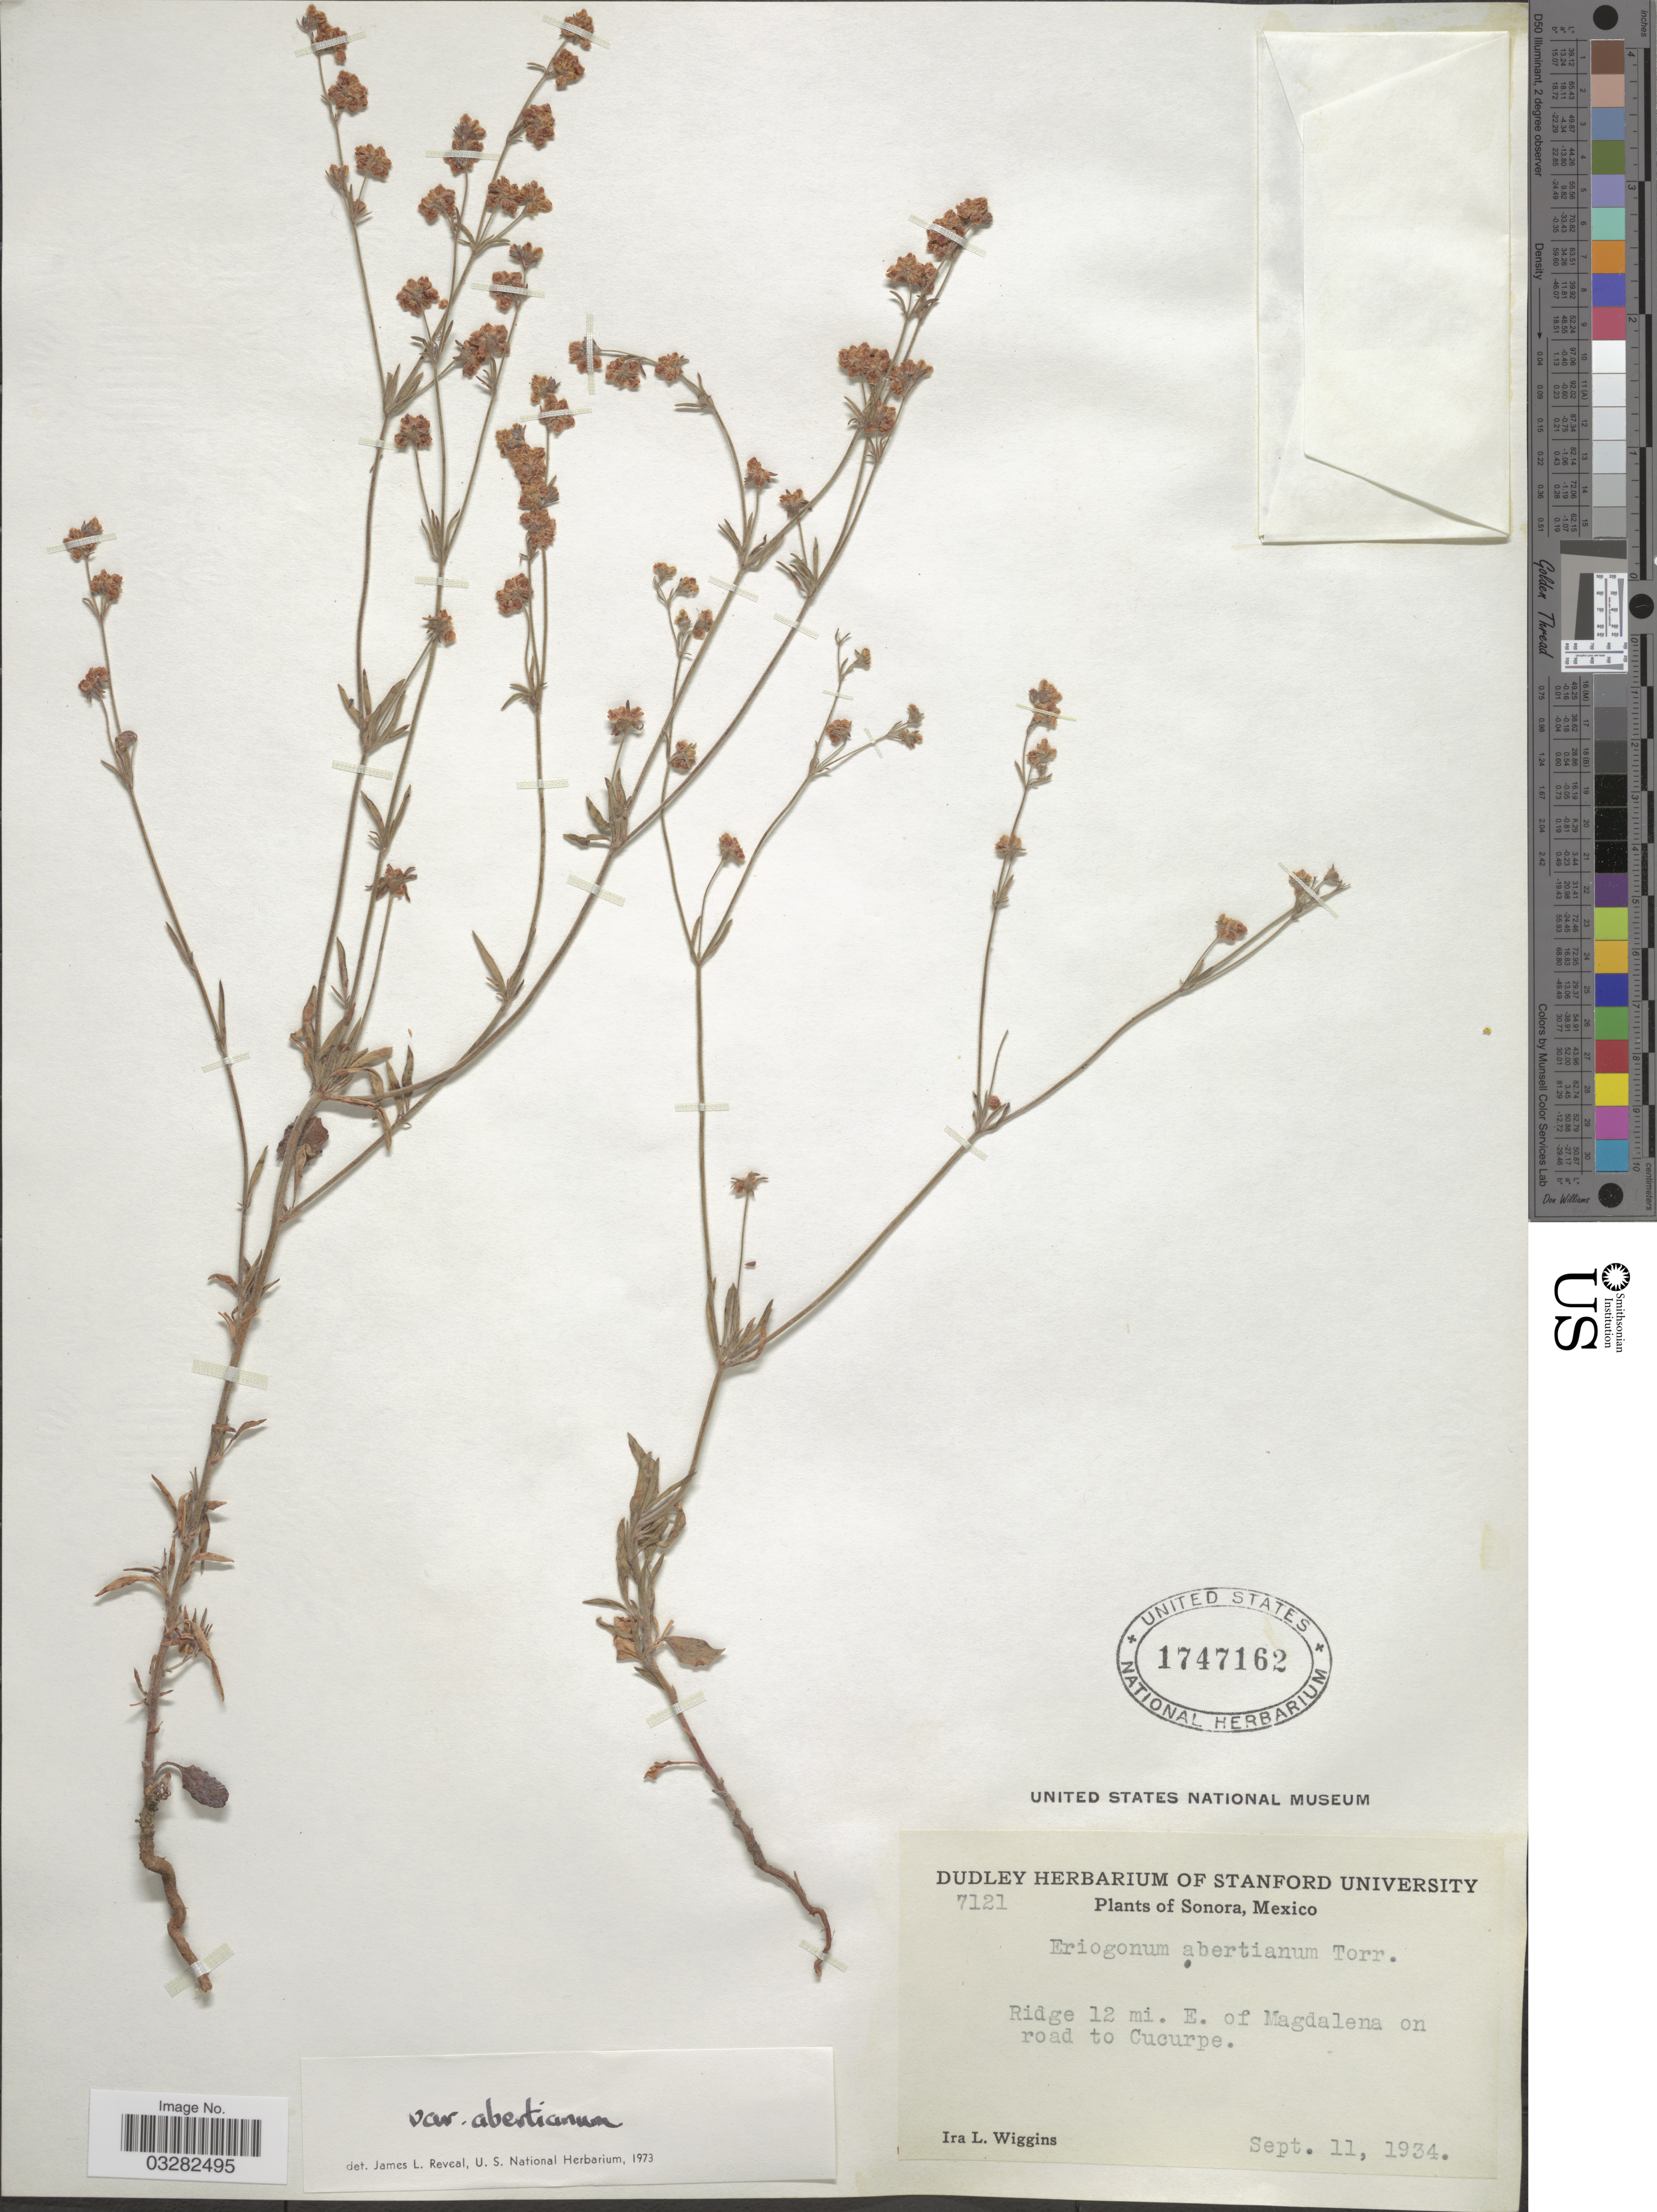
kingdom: Plantae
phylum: Tracheophyta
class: Magnoliopsida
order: Caryophyllales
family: Polygonaceae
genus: Eriogonum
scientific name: Eriogonum abertianum var. abertianum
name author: Torr.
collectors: I. L. Wiggins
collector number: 7121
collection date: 1934-09-11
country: Mexico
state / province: Sonora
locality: Ridge 12 mi. E. of Magdalena on road to Cucurpe.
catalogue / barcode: US 1747162